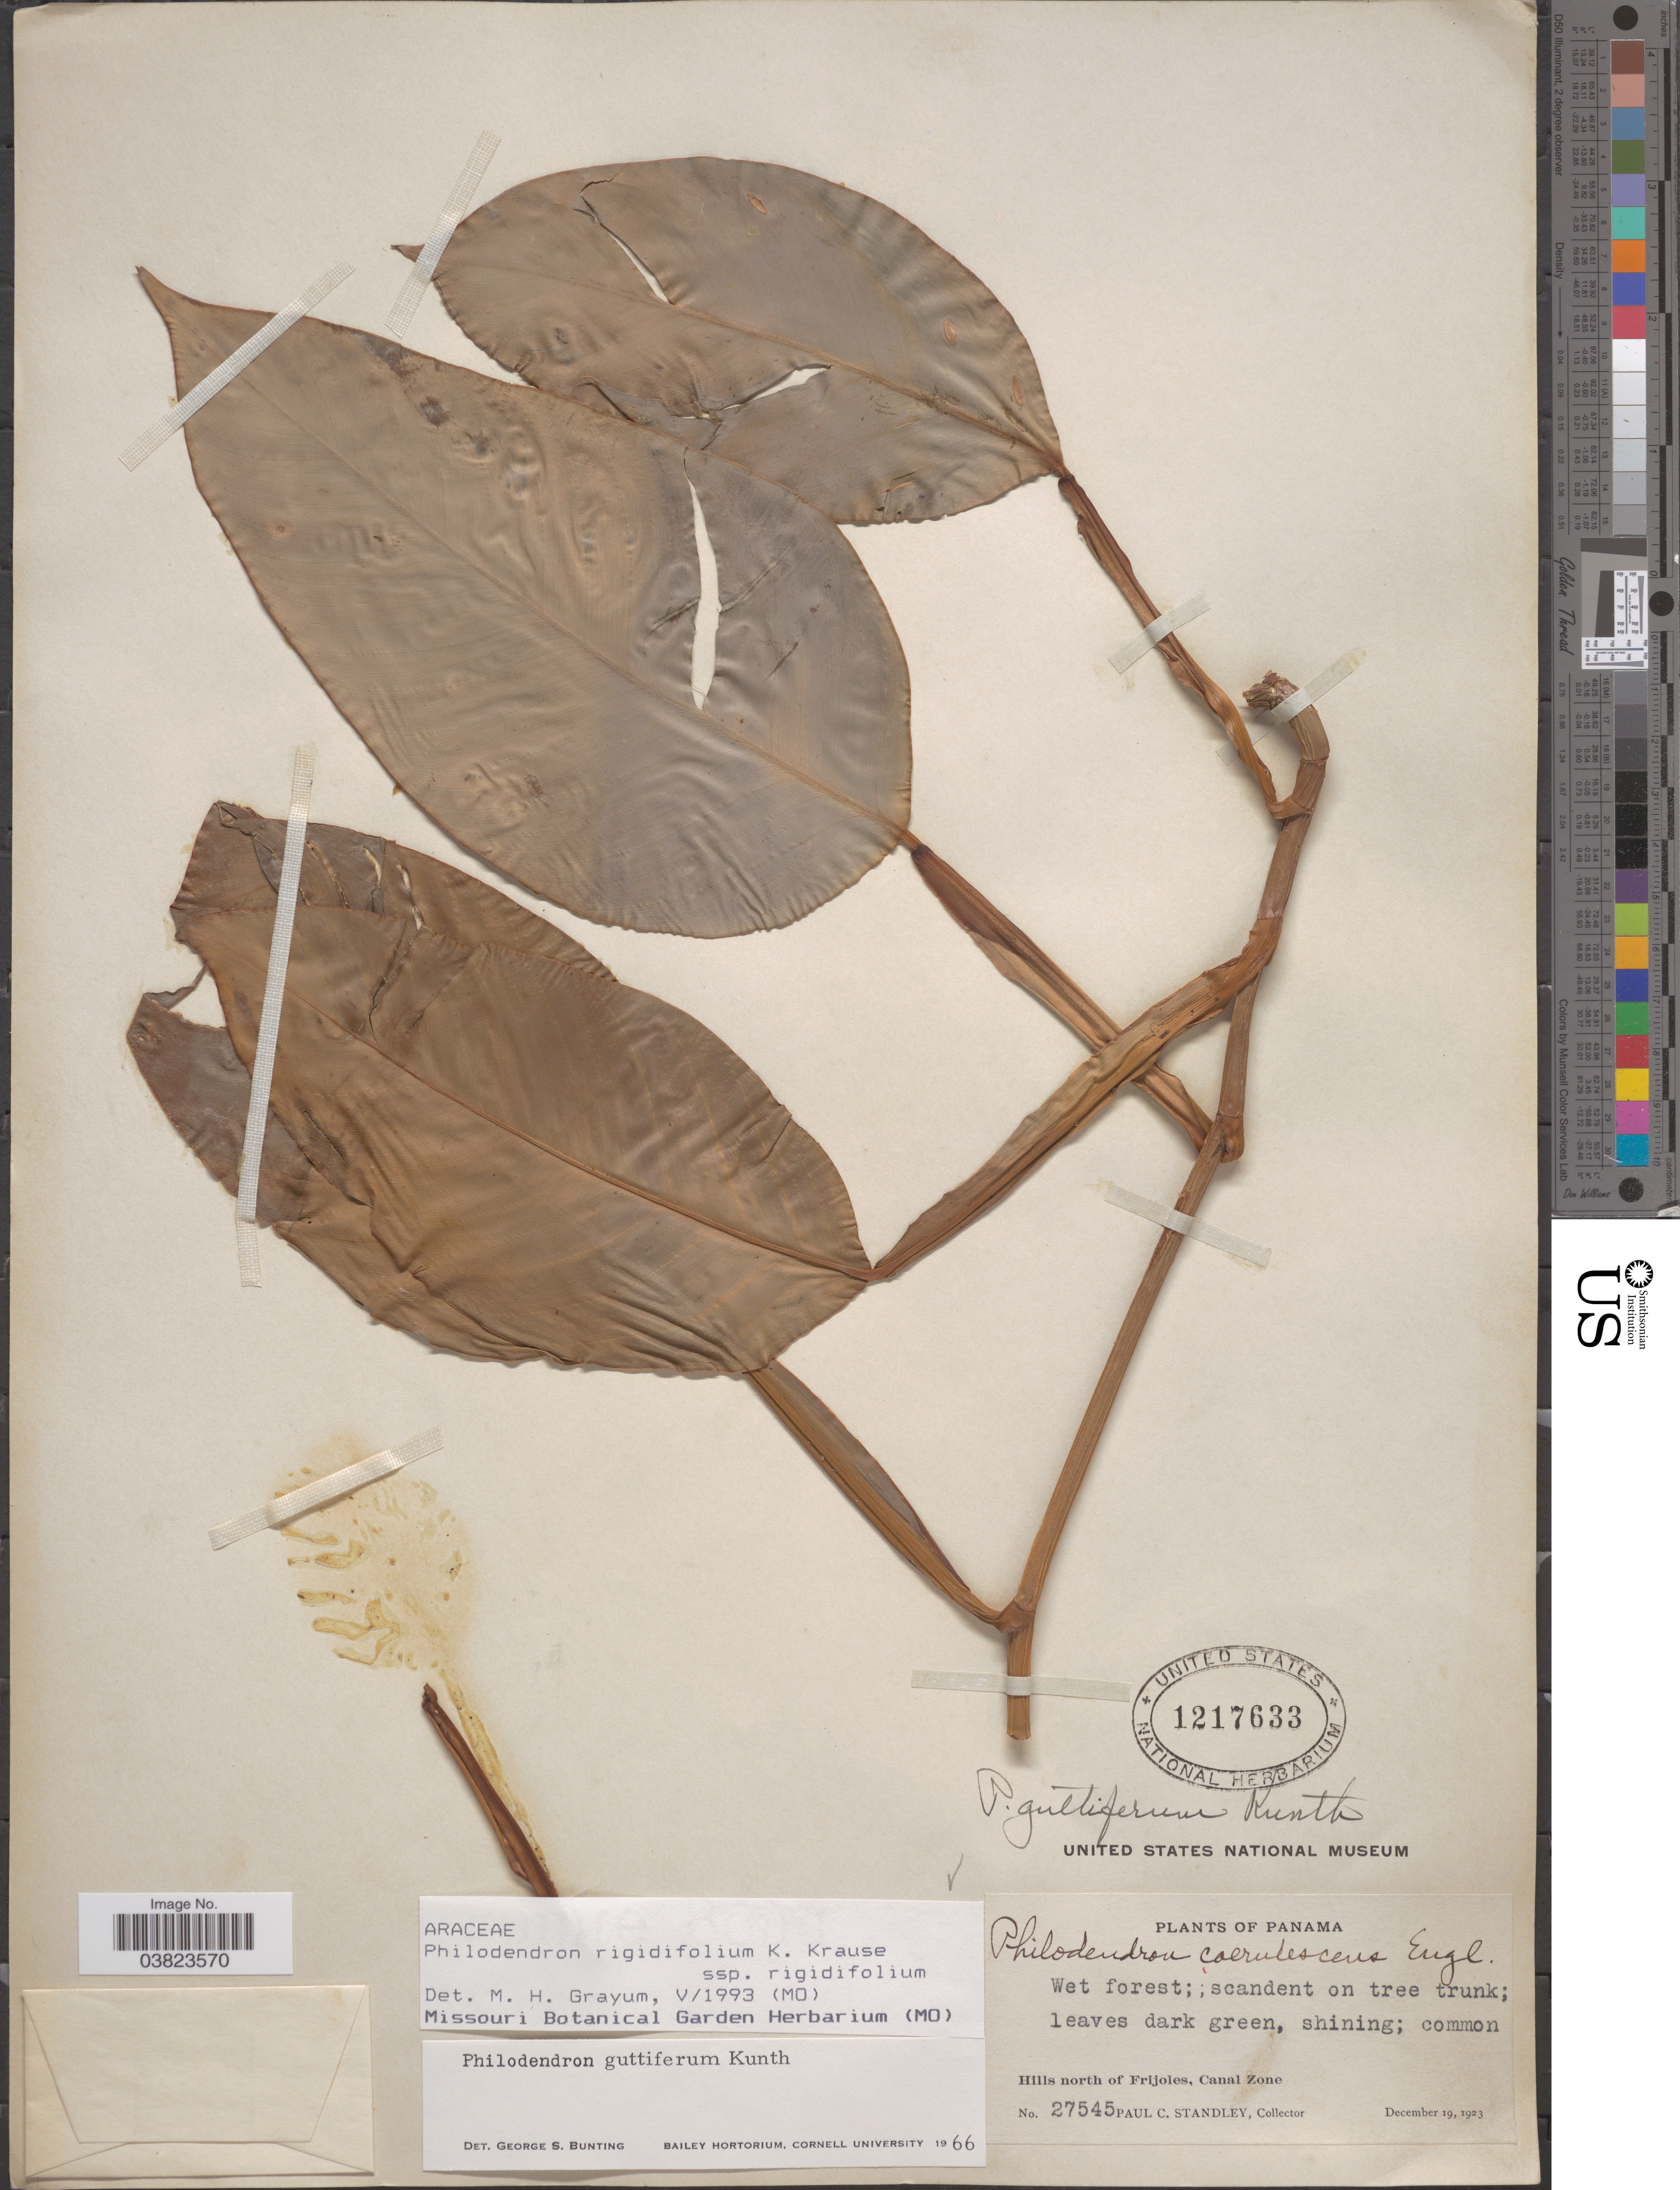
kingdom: Plantae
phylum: Tracheophyta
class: Liliopsida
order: Alismatales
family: Araceae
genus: Philodendron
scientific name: Philodendron rigidifolium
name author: K. Krause in Engl.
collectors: P. C. Standley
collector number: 27545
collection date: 1923-12-19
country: Panama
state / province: Colón / Panamá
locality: Hills north of Frijoles, Canal Zone.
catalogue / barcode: US 1217633